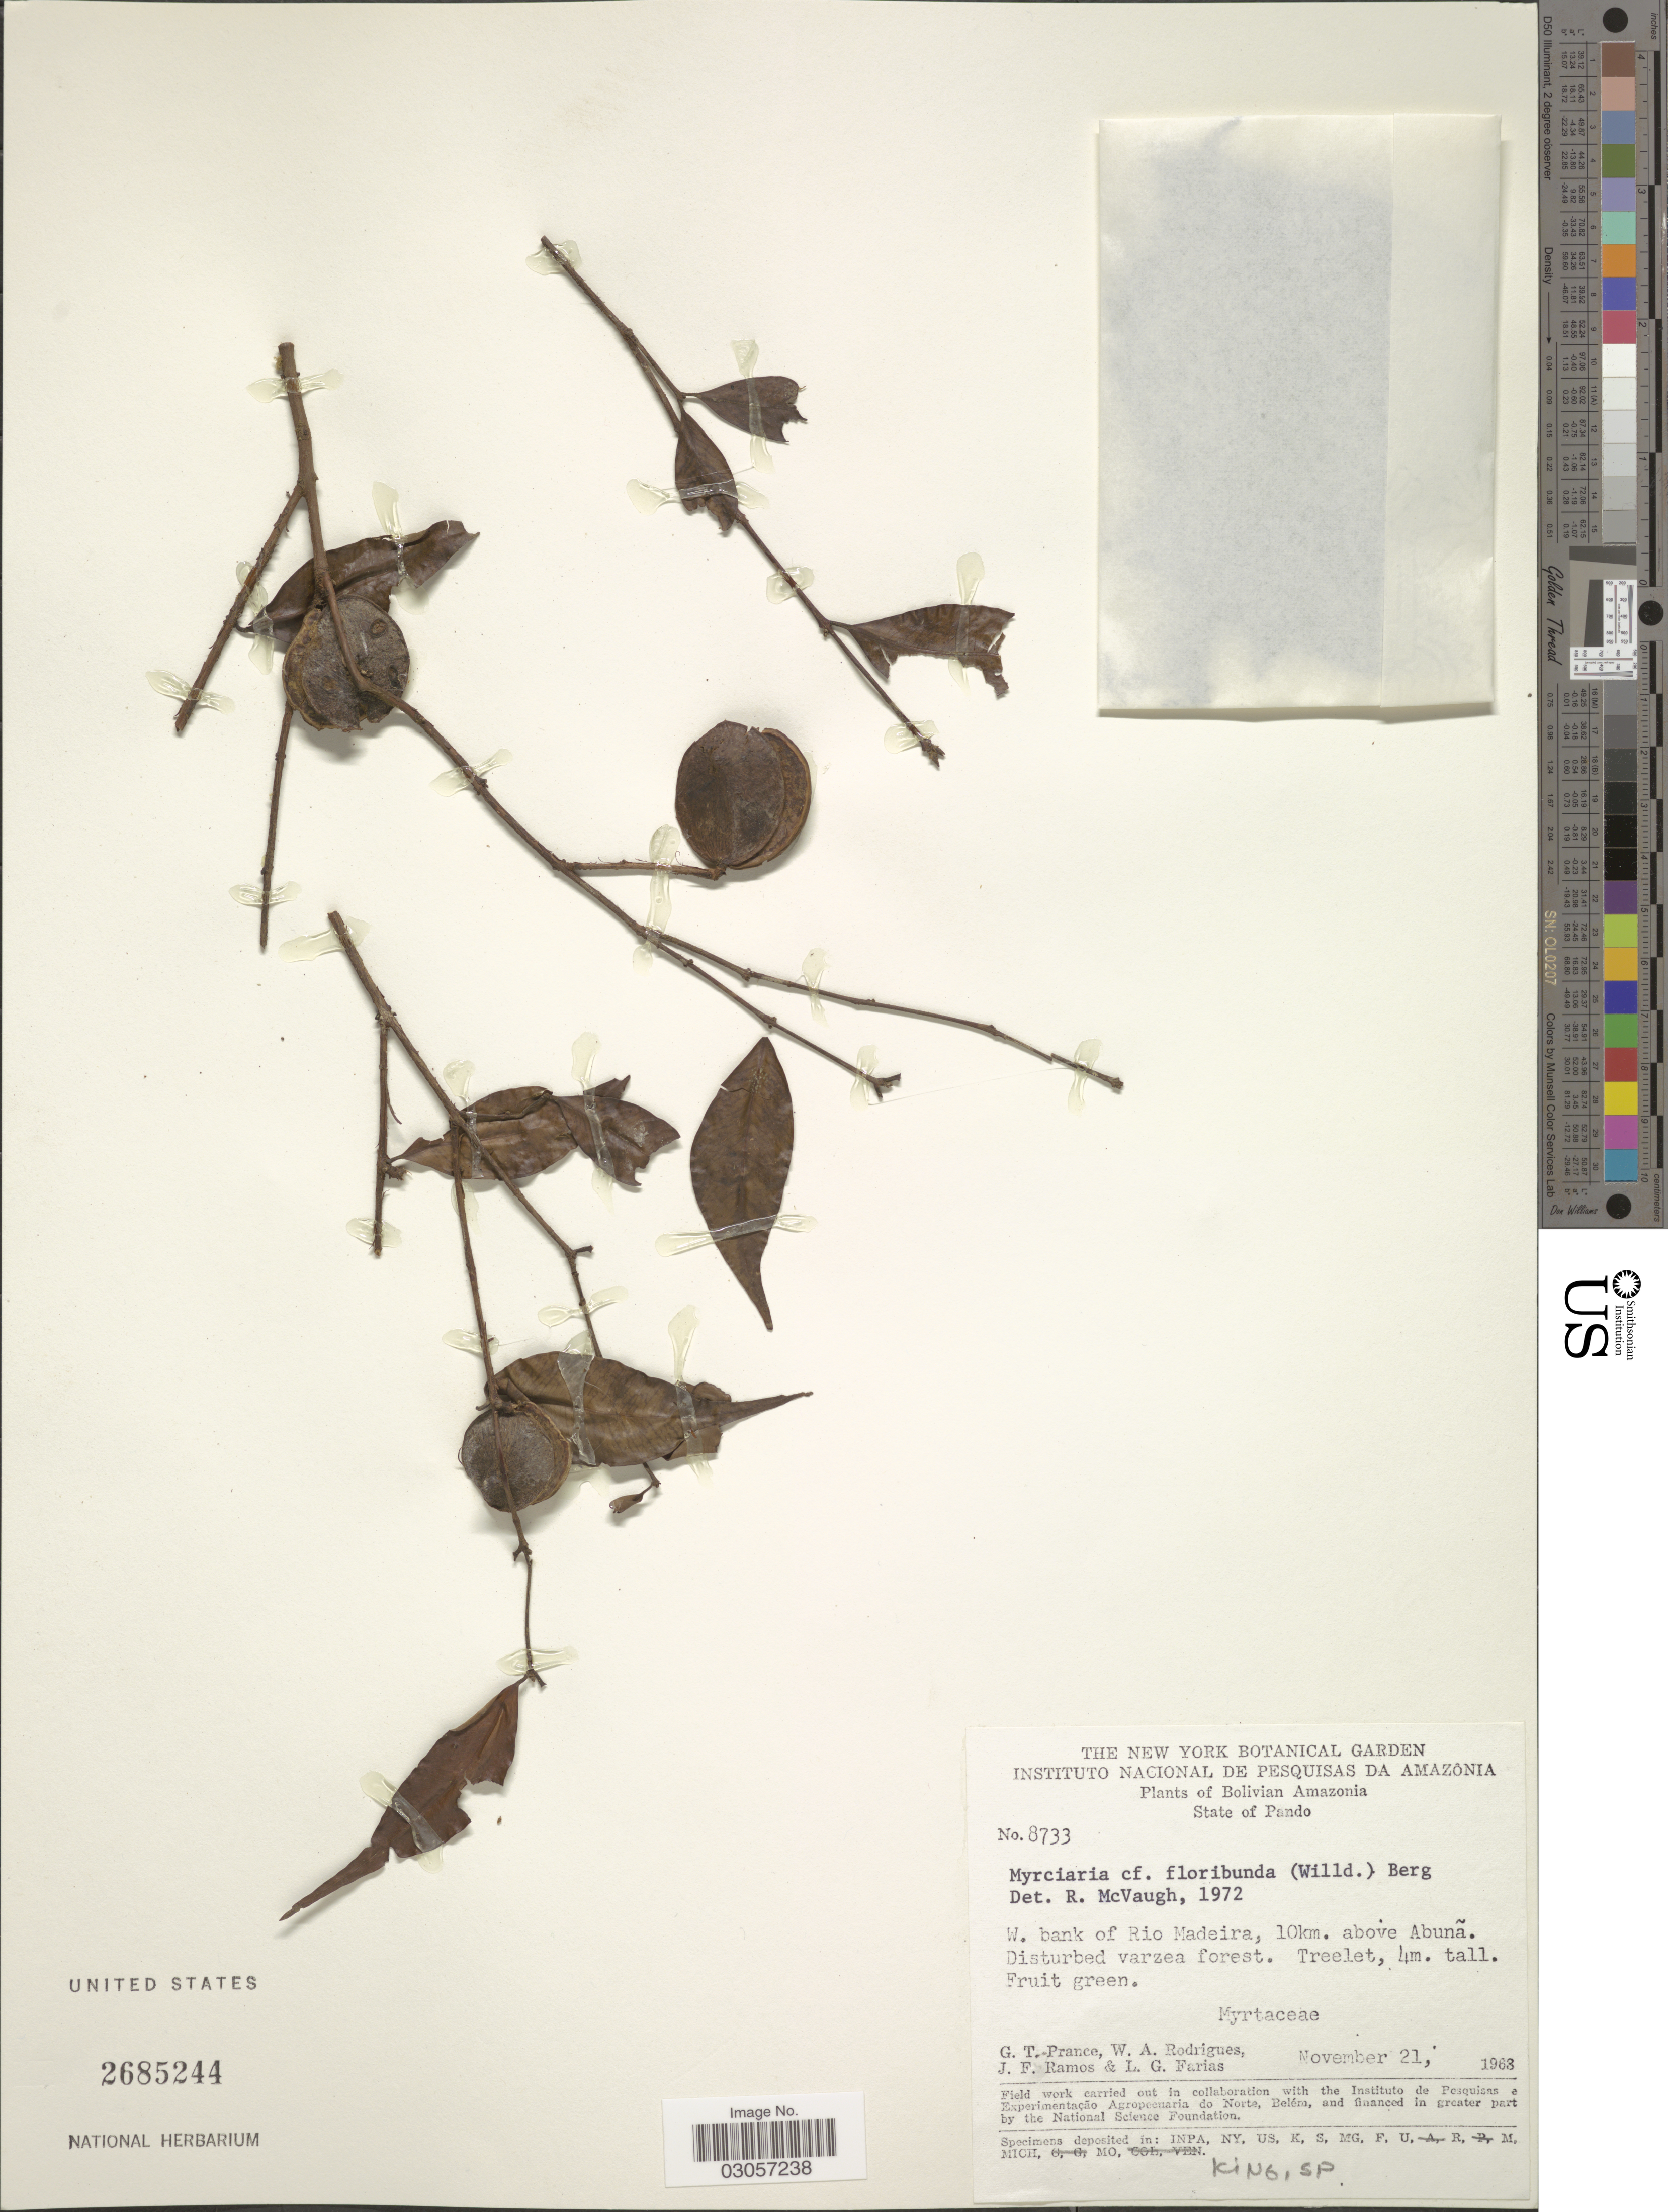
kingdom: Plantae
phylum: Tracheophyta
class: Magnoliopsida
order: Myrtales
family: Myrtaceae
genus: Myrciaria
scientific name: Myrciaria floribunda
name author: (H. West ex Willd.) O. Berg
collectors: G. T. Prance, W. A. Rodrigues, J. F. Ramos & L. G. Farias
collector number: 8733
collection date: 1963-11-21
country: Bolivia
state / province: Pando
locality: Bolivian Amazonia, State of Pando, W. bank of Rio Madeira, 10km. above Abuña.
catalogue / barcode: US 2685244